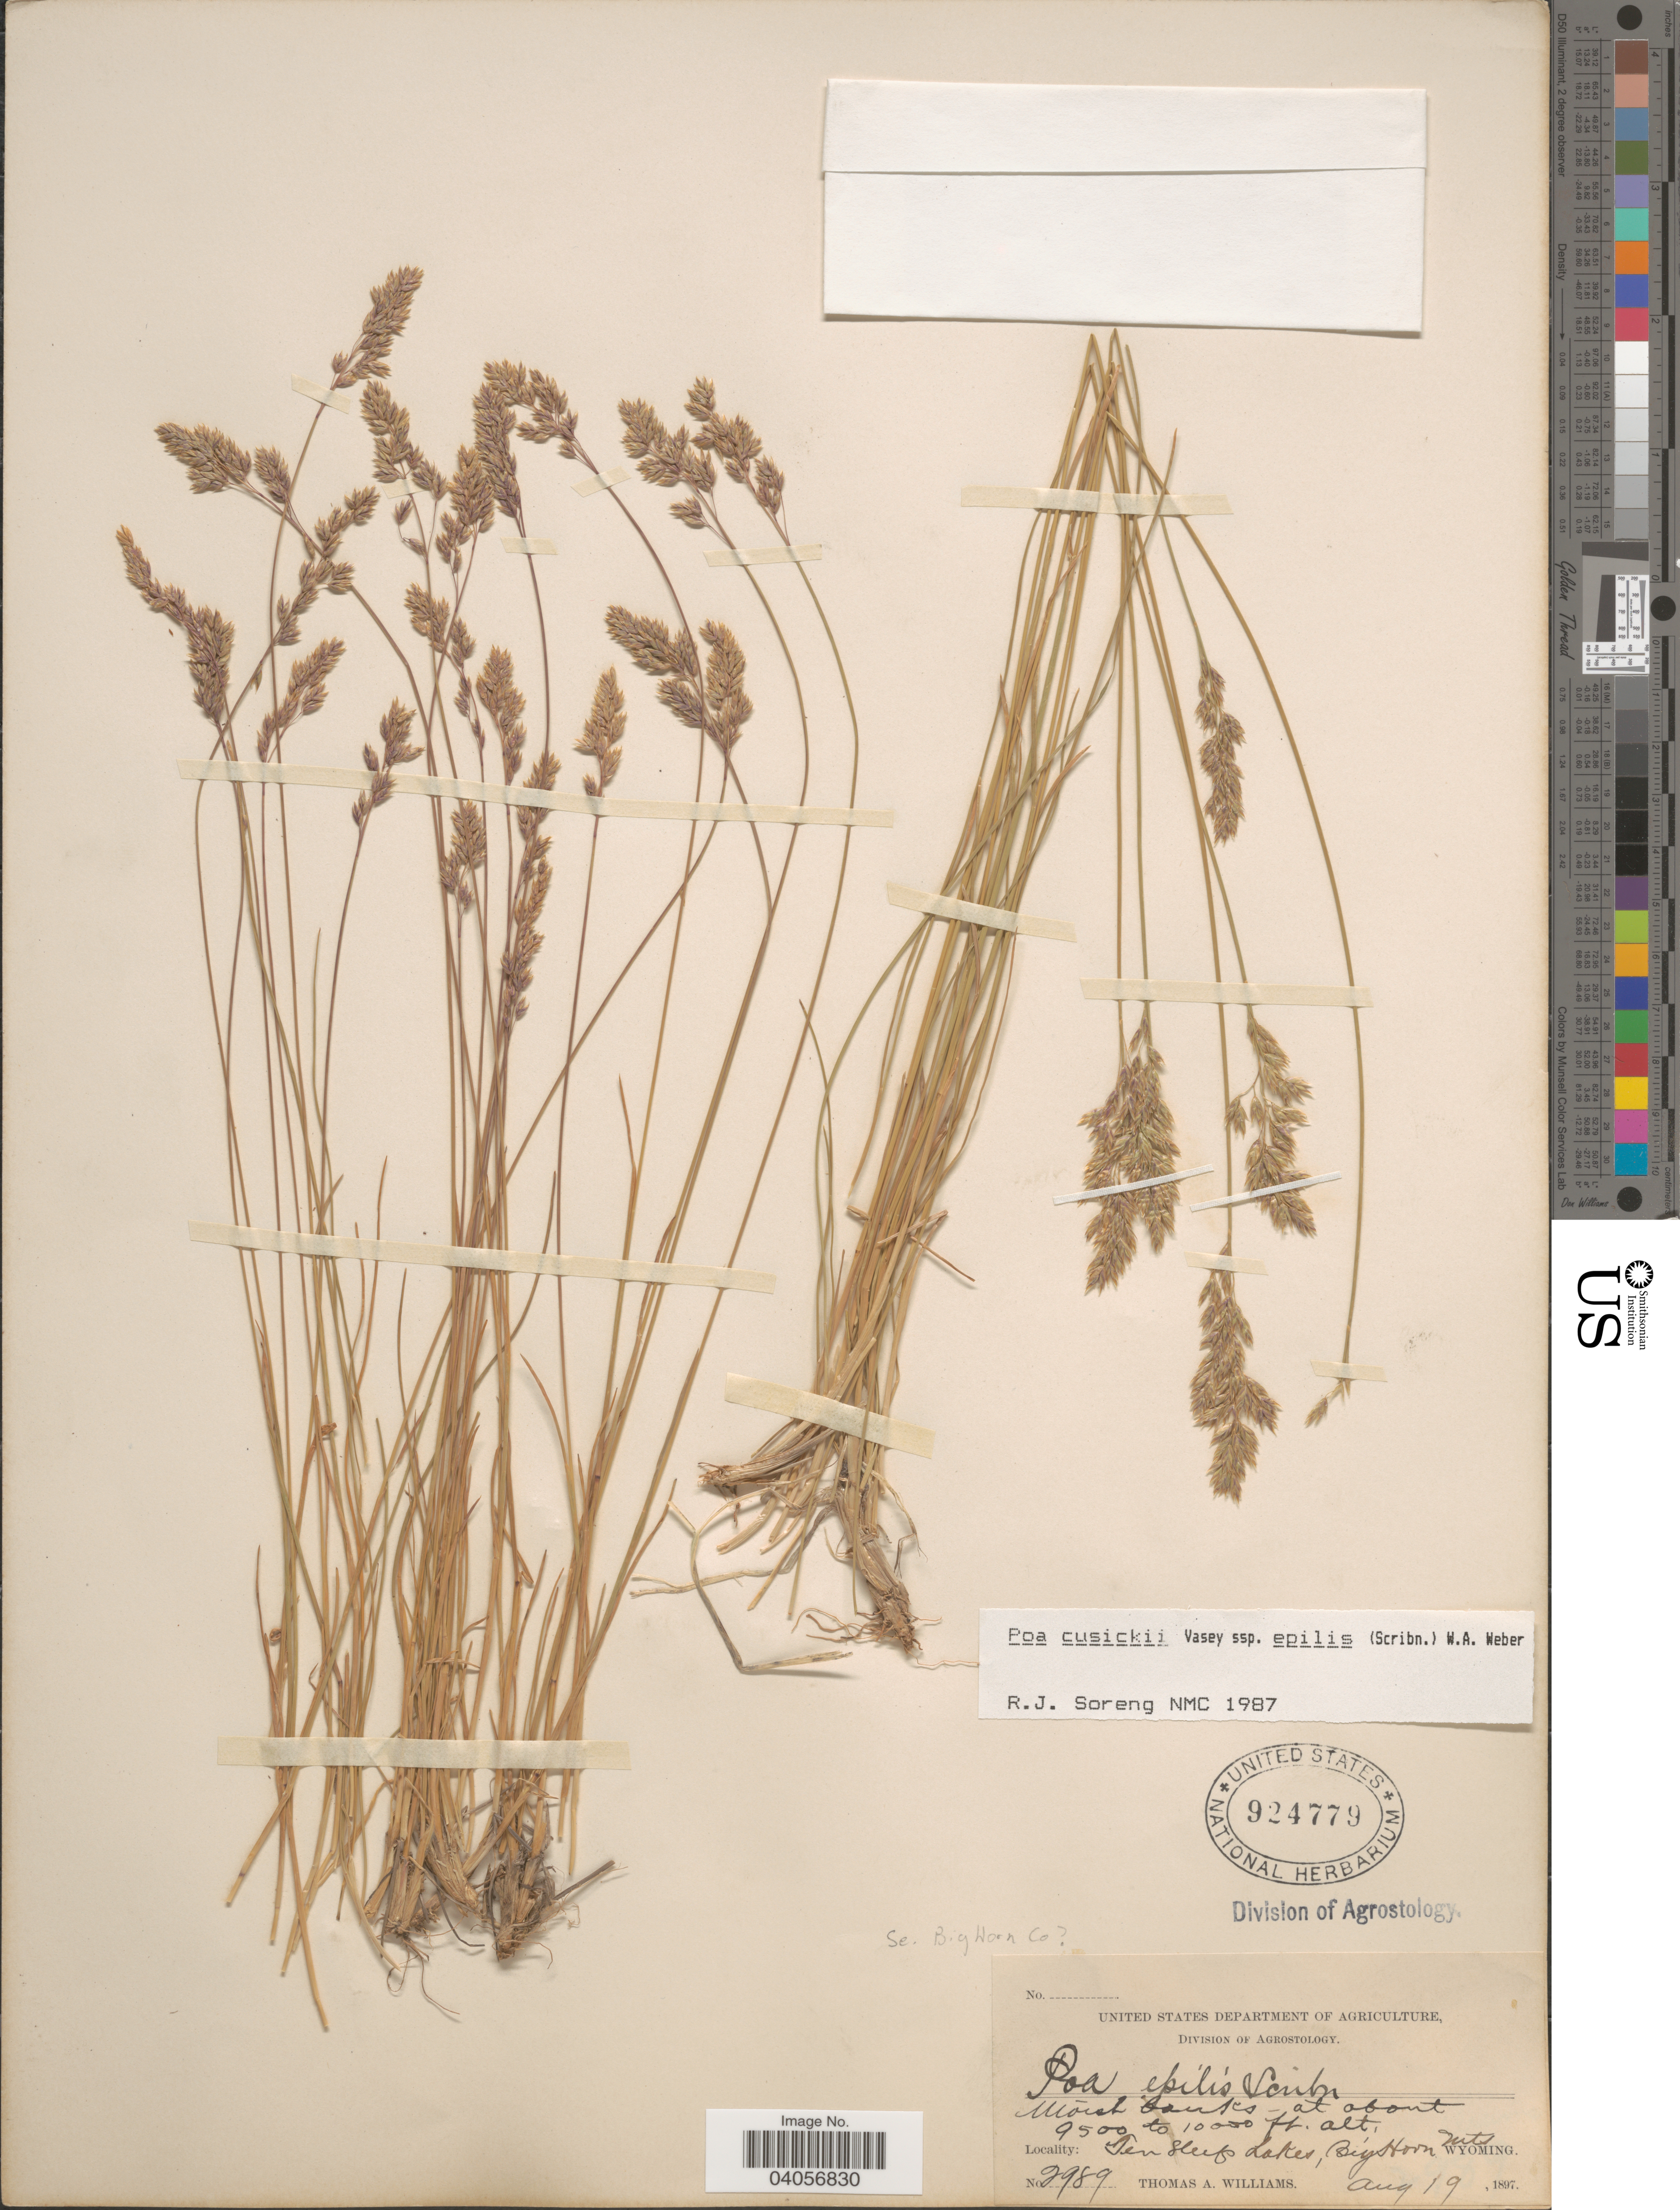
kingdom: Plantae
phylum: Tracheophyta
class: Liliopsida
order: Poales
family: Poaceae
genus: Poa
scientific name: Poa cusickii subsp. epilis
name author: (Scribn.) W.A. Weber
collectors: T. A. Williams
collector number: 2989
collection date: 1897-08-19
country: United States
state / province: Wyoming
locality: Ten Sleep Lakes, Big Horn Mts.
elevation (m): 2896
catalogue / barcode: US 924779